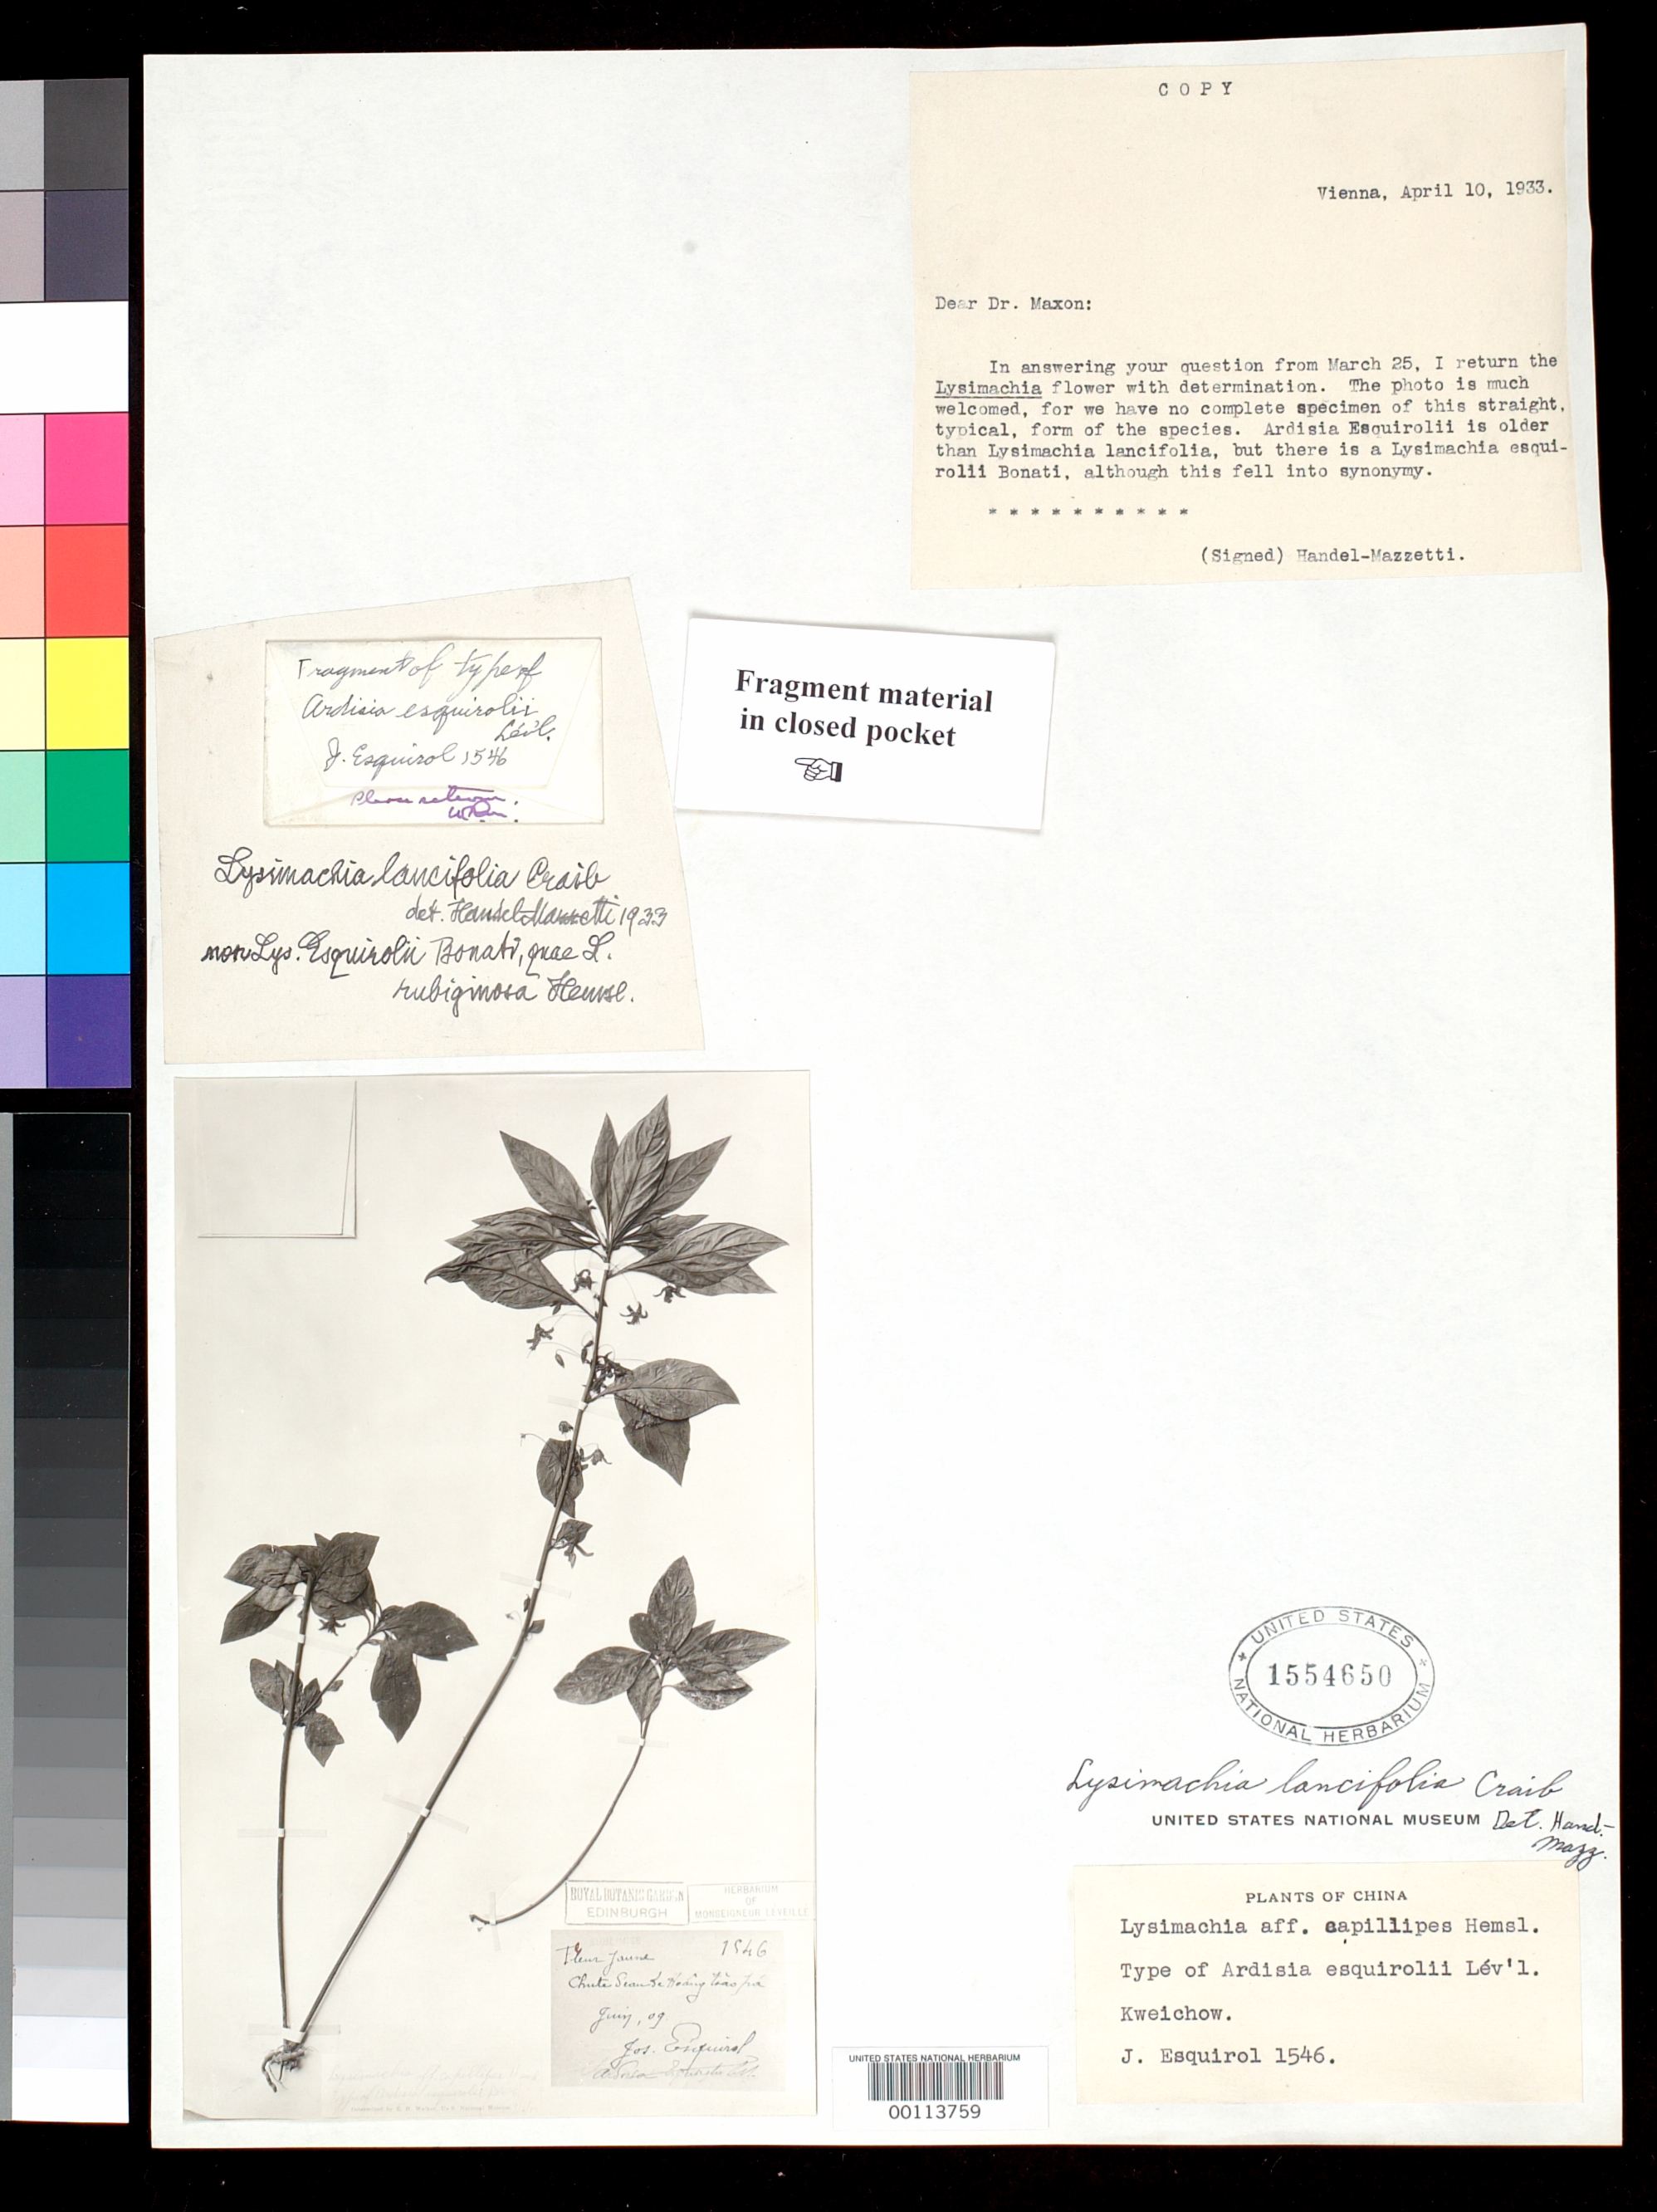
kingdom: Plantae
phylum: Tracheophyta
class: Magnoliopsida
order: Ericales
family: Primulaceae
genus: Ardisia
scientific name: Ardisia esquirolii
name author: H. Lév.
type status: Type Fragment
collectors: J. Esquirol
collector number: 1546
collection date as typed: Jun 1909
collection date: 1909-06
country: China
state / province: Guizhou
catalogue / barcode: US 1554650